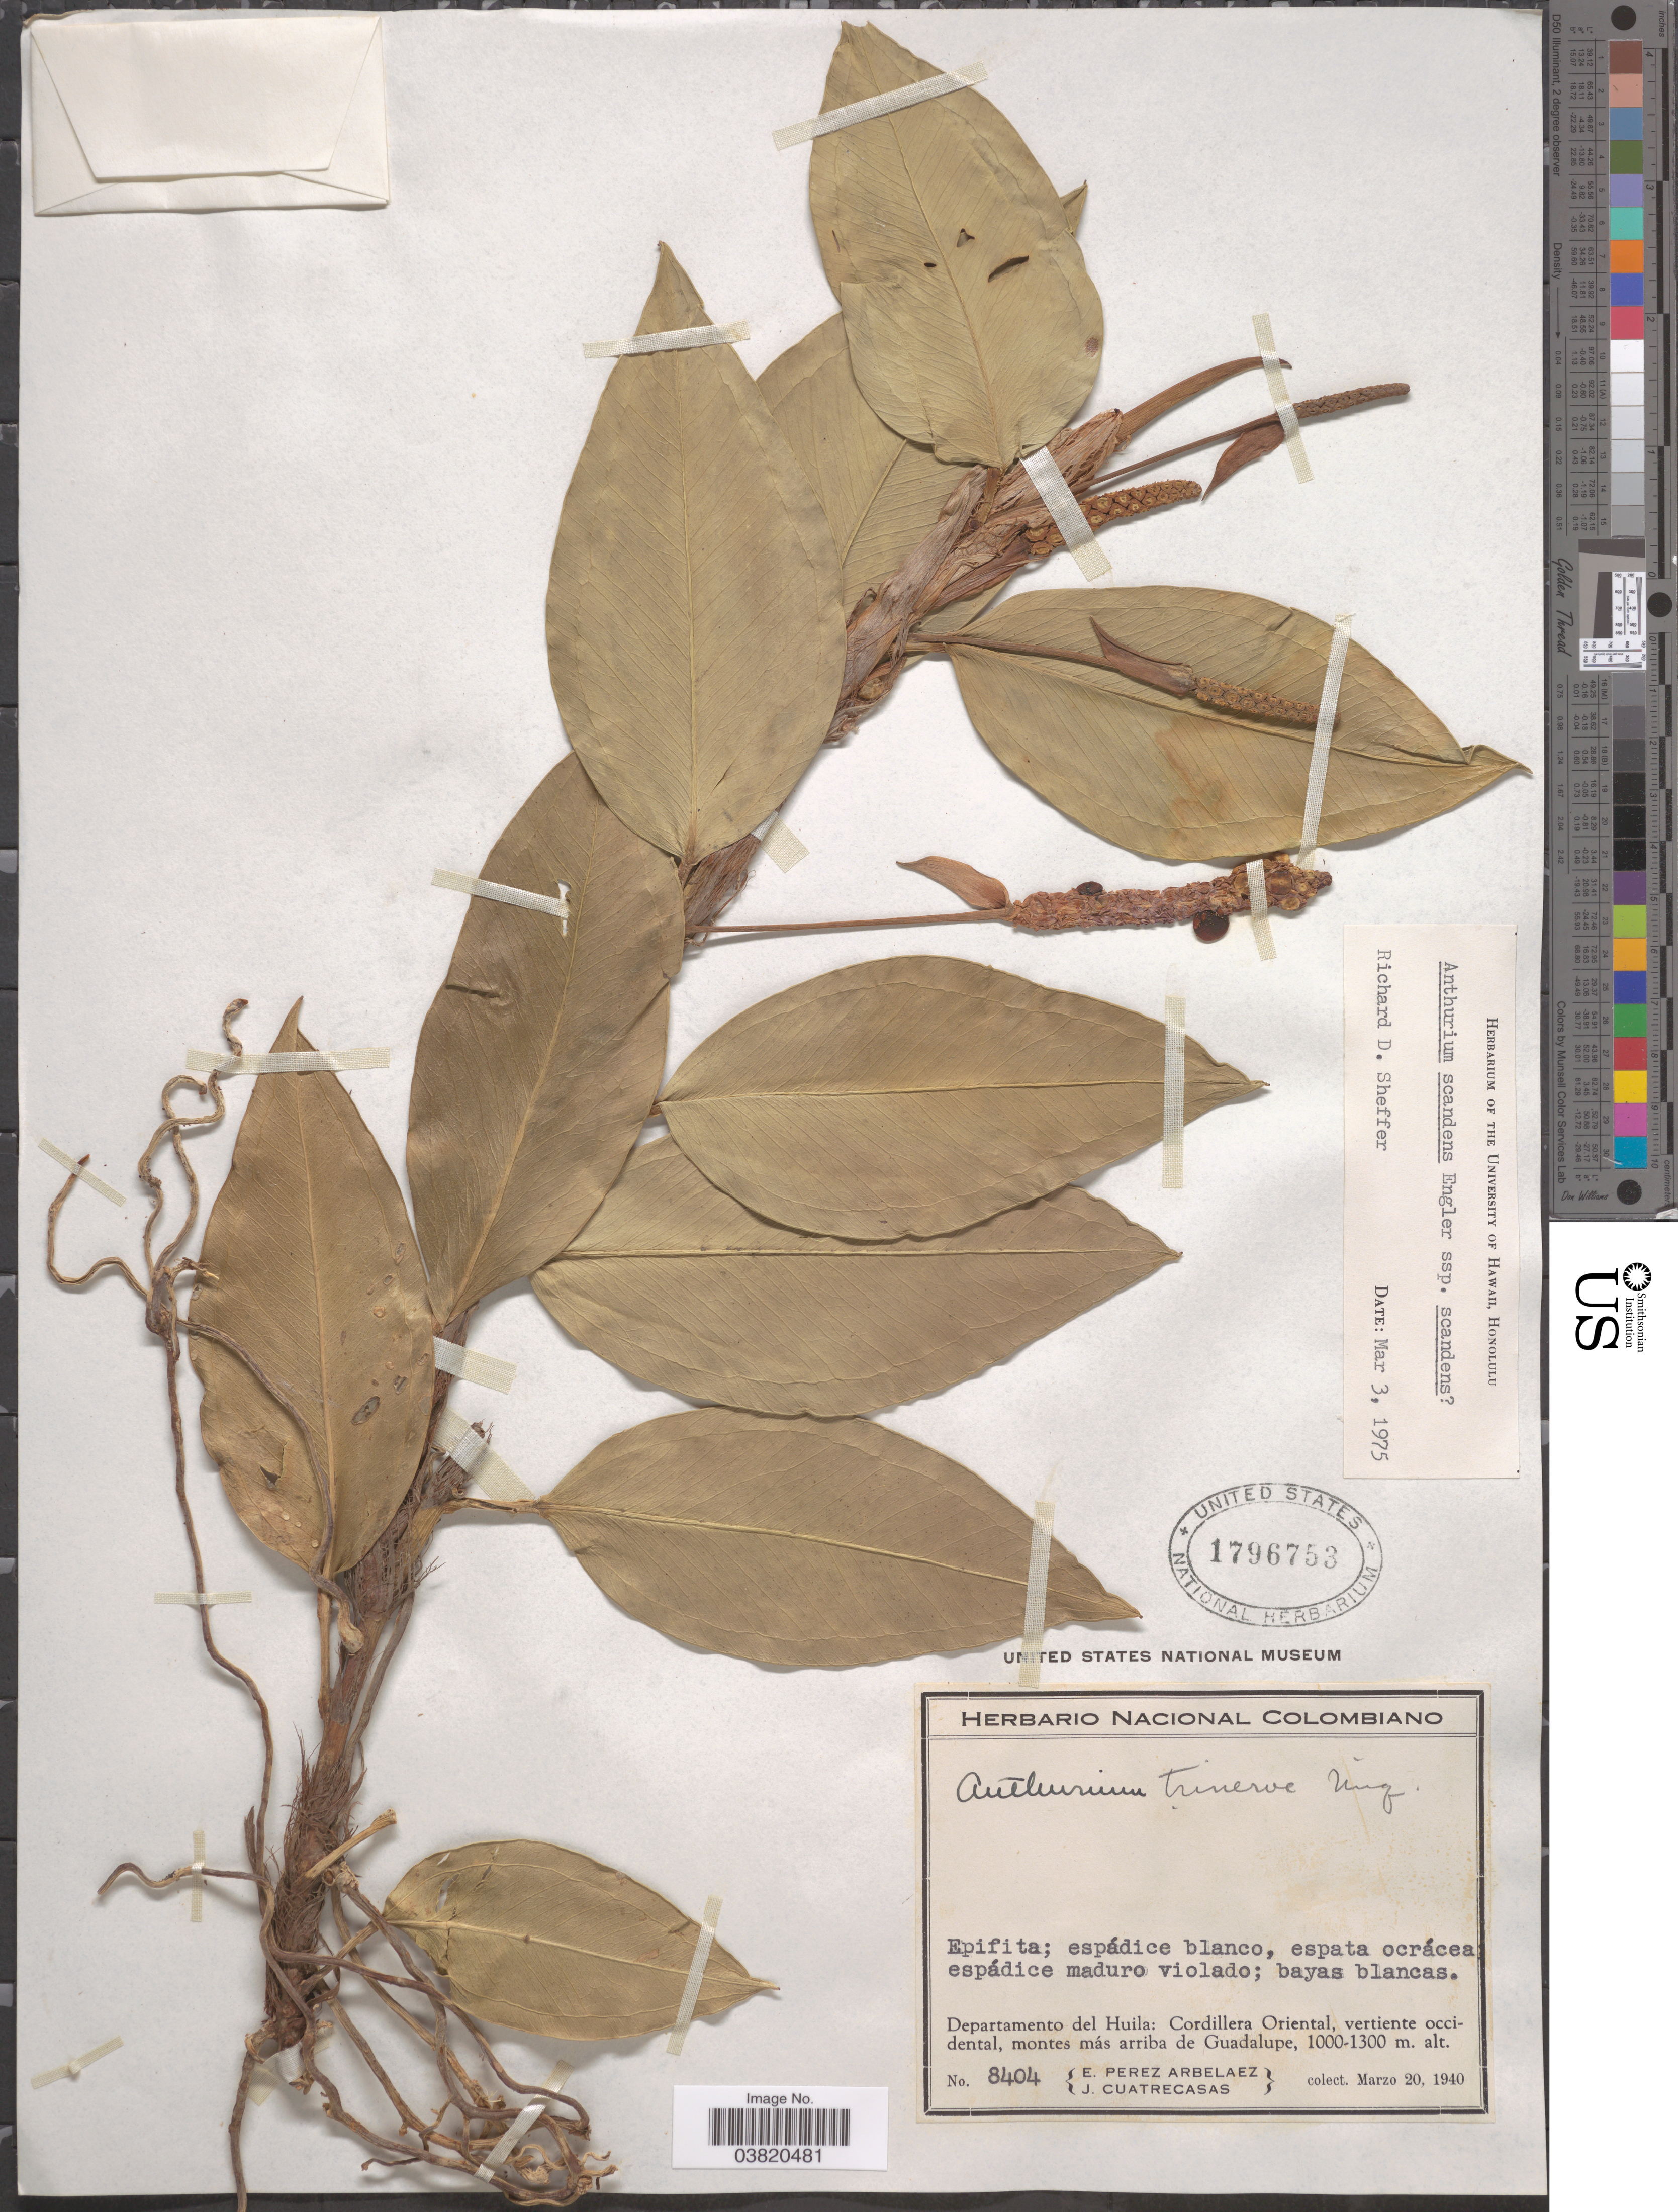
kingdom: Plantae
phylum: Tracheophyta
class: Liliopsida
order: Alismatales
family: Araceae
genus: Anthurium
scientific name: Anthurium scandens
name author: (Aubl.) Engl.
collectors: E. Pérez Arbeláez & J. Cuatrecasas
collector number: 8404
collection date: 1940-03-20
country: Colombia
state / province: Huila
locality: Departamento del Huila: Cordillera Oriental, vertiente occidental, montes más arriba de Guadalupe.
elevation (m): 1000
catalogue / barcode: US 1796753